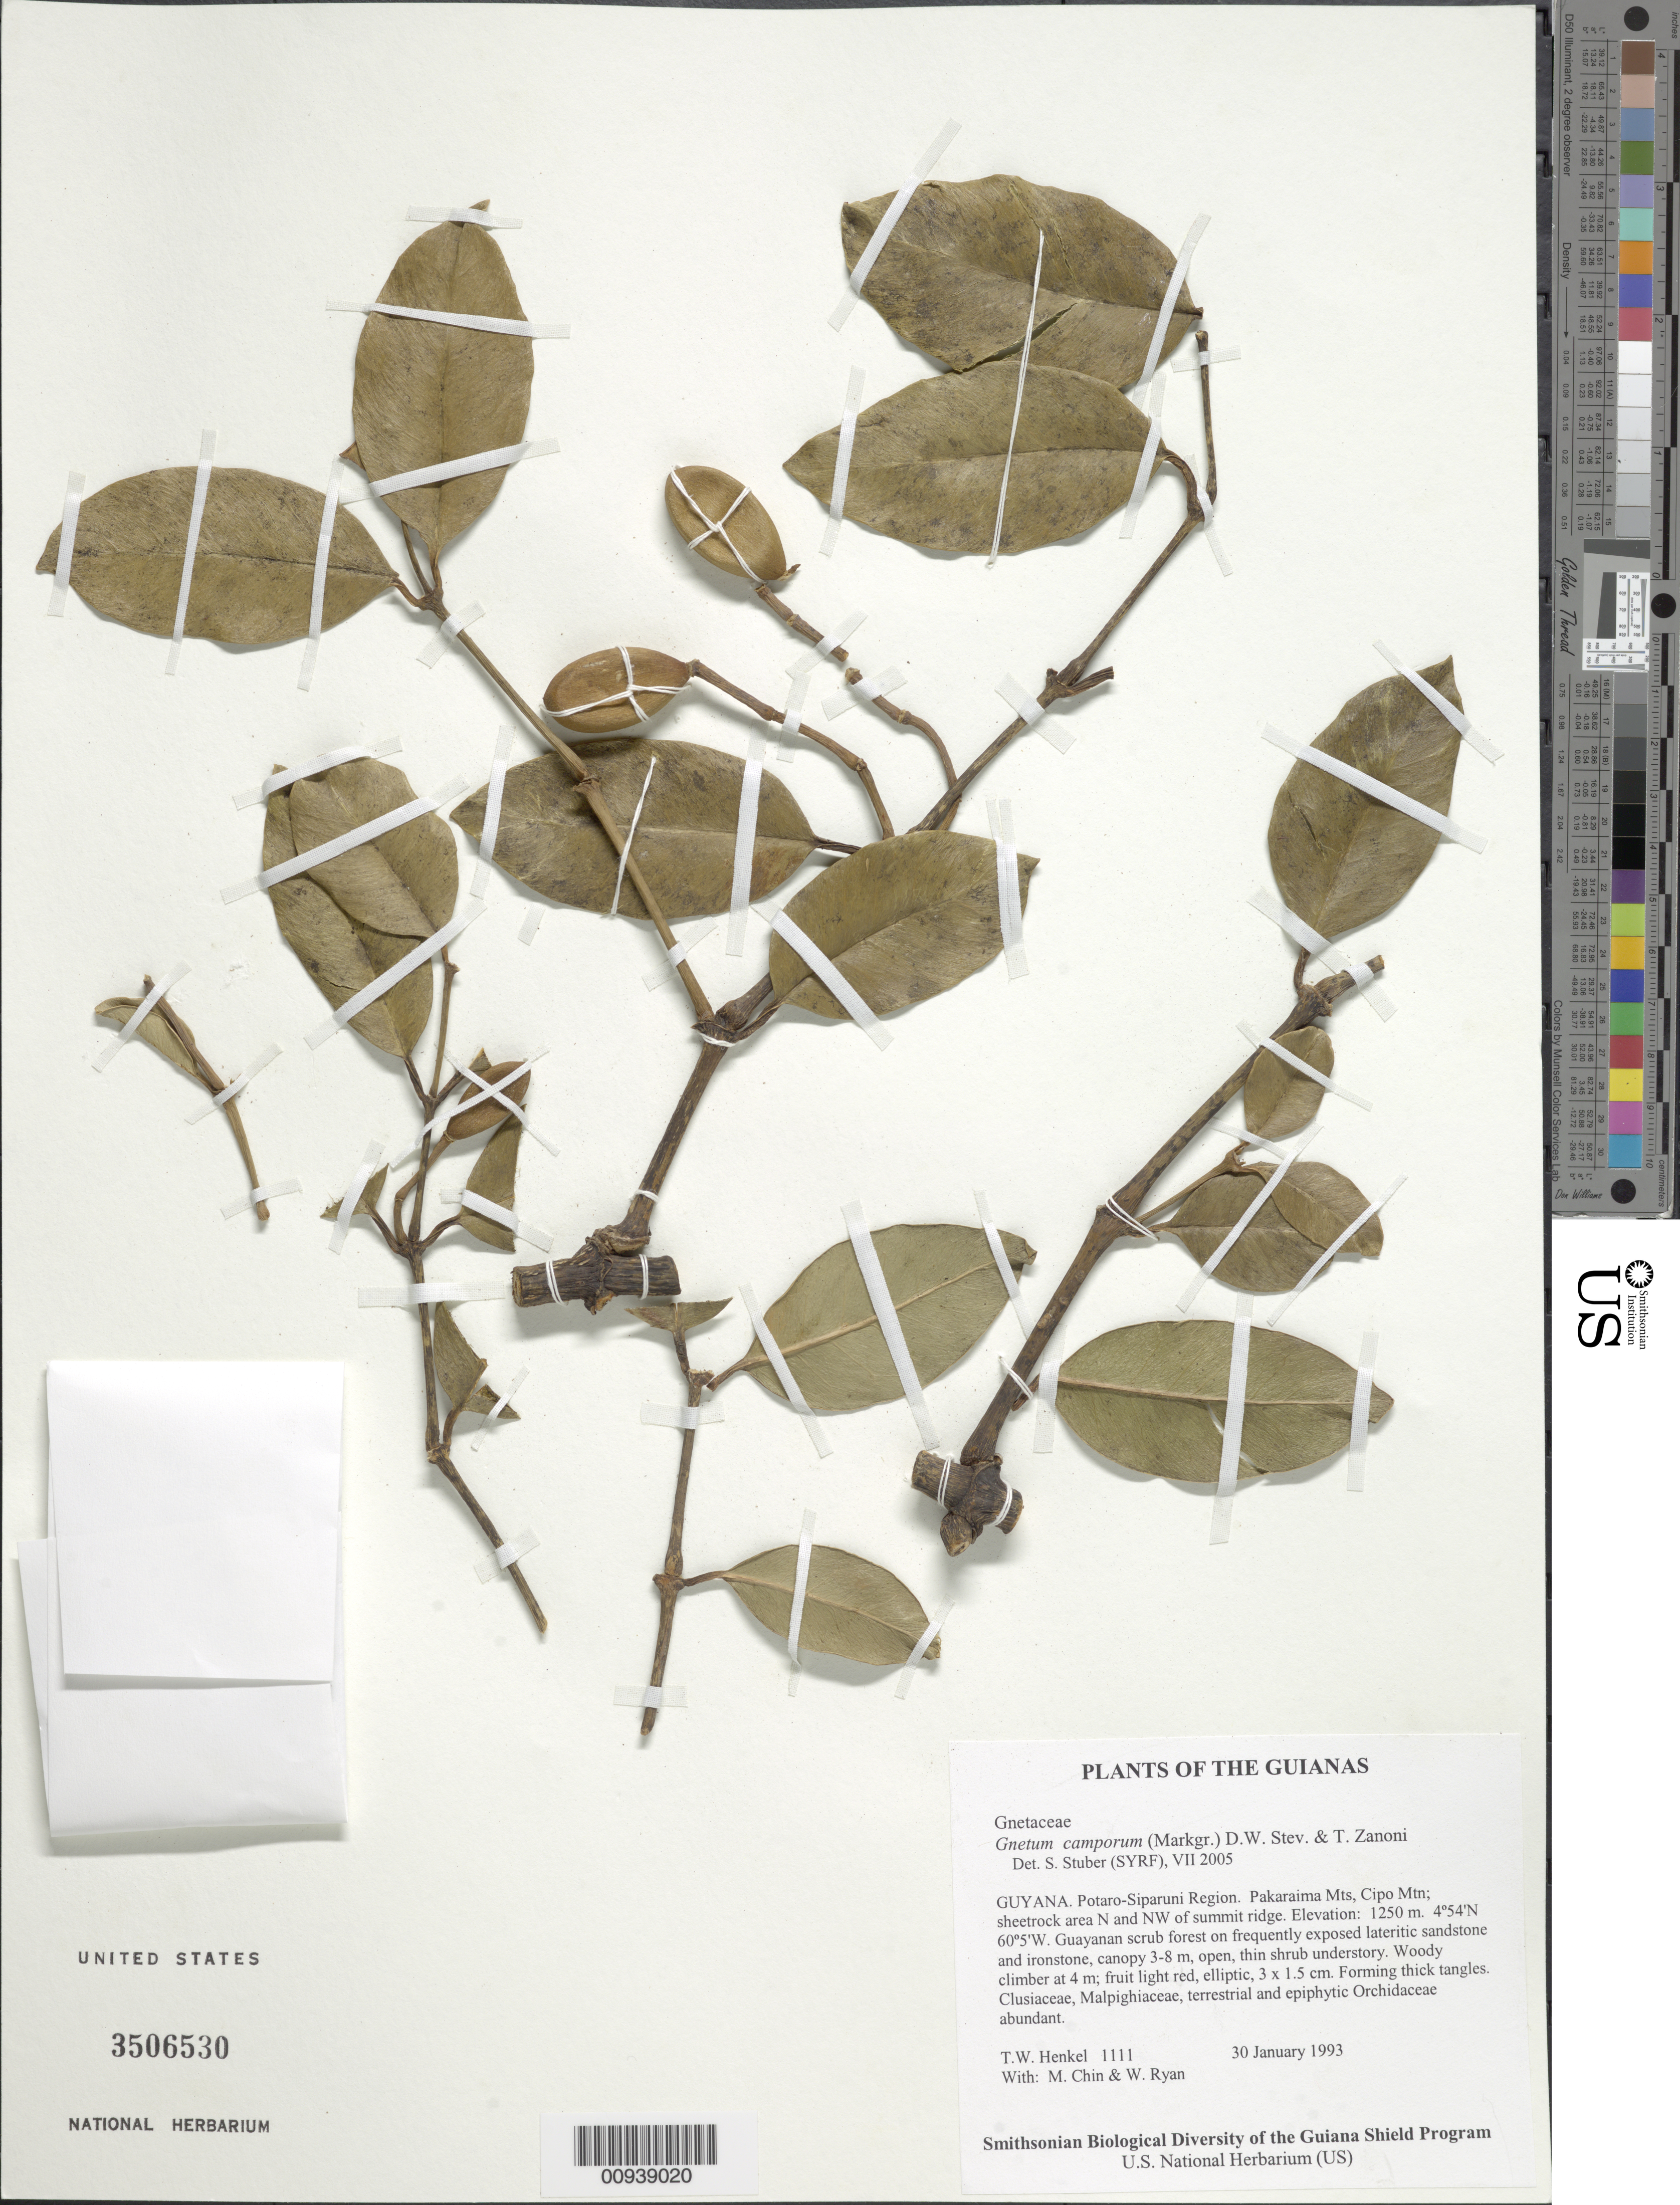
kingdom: Plantae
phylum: Tracheophyta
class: Gnetopsida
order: Gnetales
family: Gnetaceae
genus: Gnetum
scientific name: Gnetum camporum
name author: (Markgr.) D.W. Stev. & Zanoni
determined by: Stuber, S.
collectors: T. Henkel, M. Chin & W. Ryan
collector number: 1111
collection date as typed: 30 January 1993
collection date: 1993-01-30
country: Guyana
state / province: Potaro-Siparuni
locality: Pakaraima Mts, Cipo Mtn; sheetrock area N and NW of summit ridge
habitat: Guayanan scrub forest on frequently exposed lateritic sandstone and ironstone, canopy 3-8 m, open, thin shrub understory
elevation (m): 1250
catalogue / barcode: US 3506530